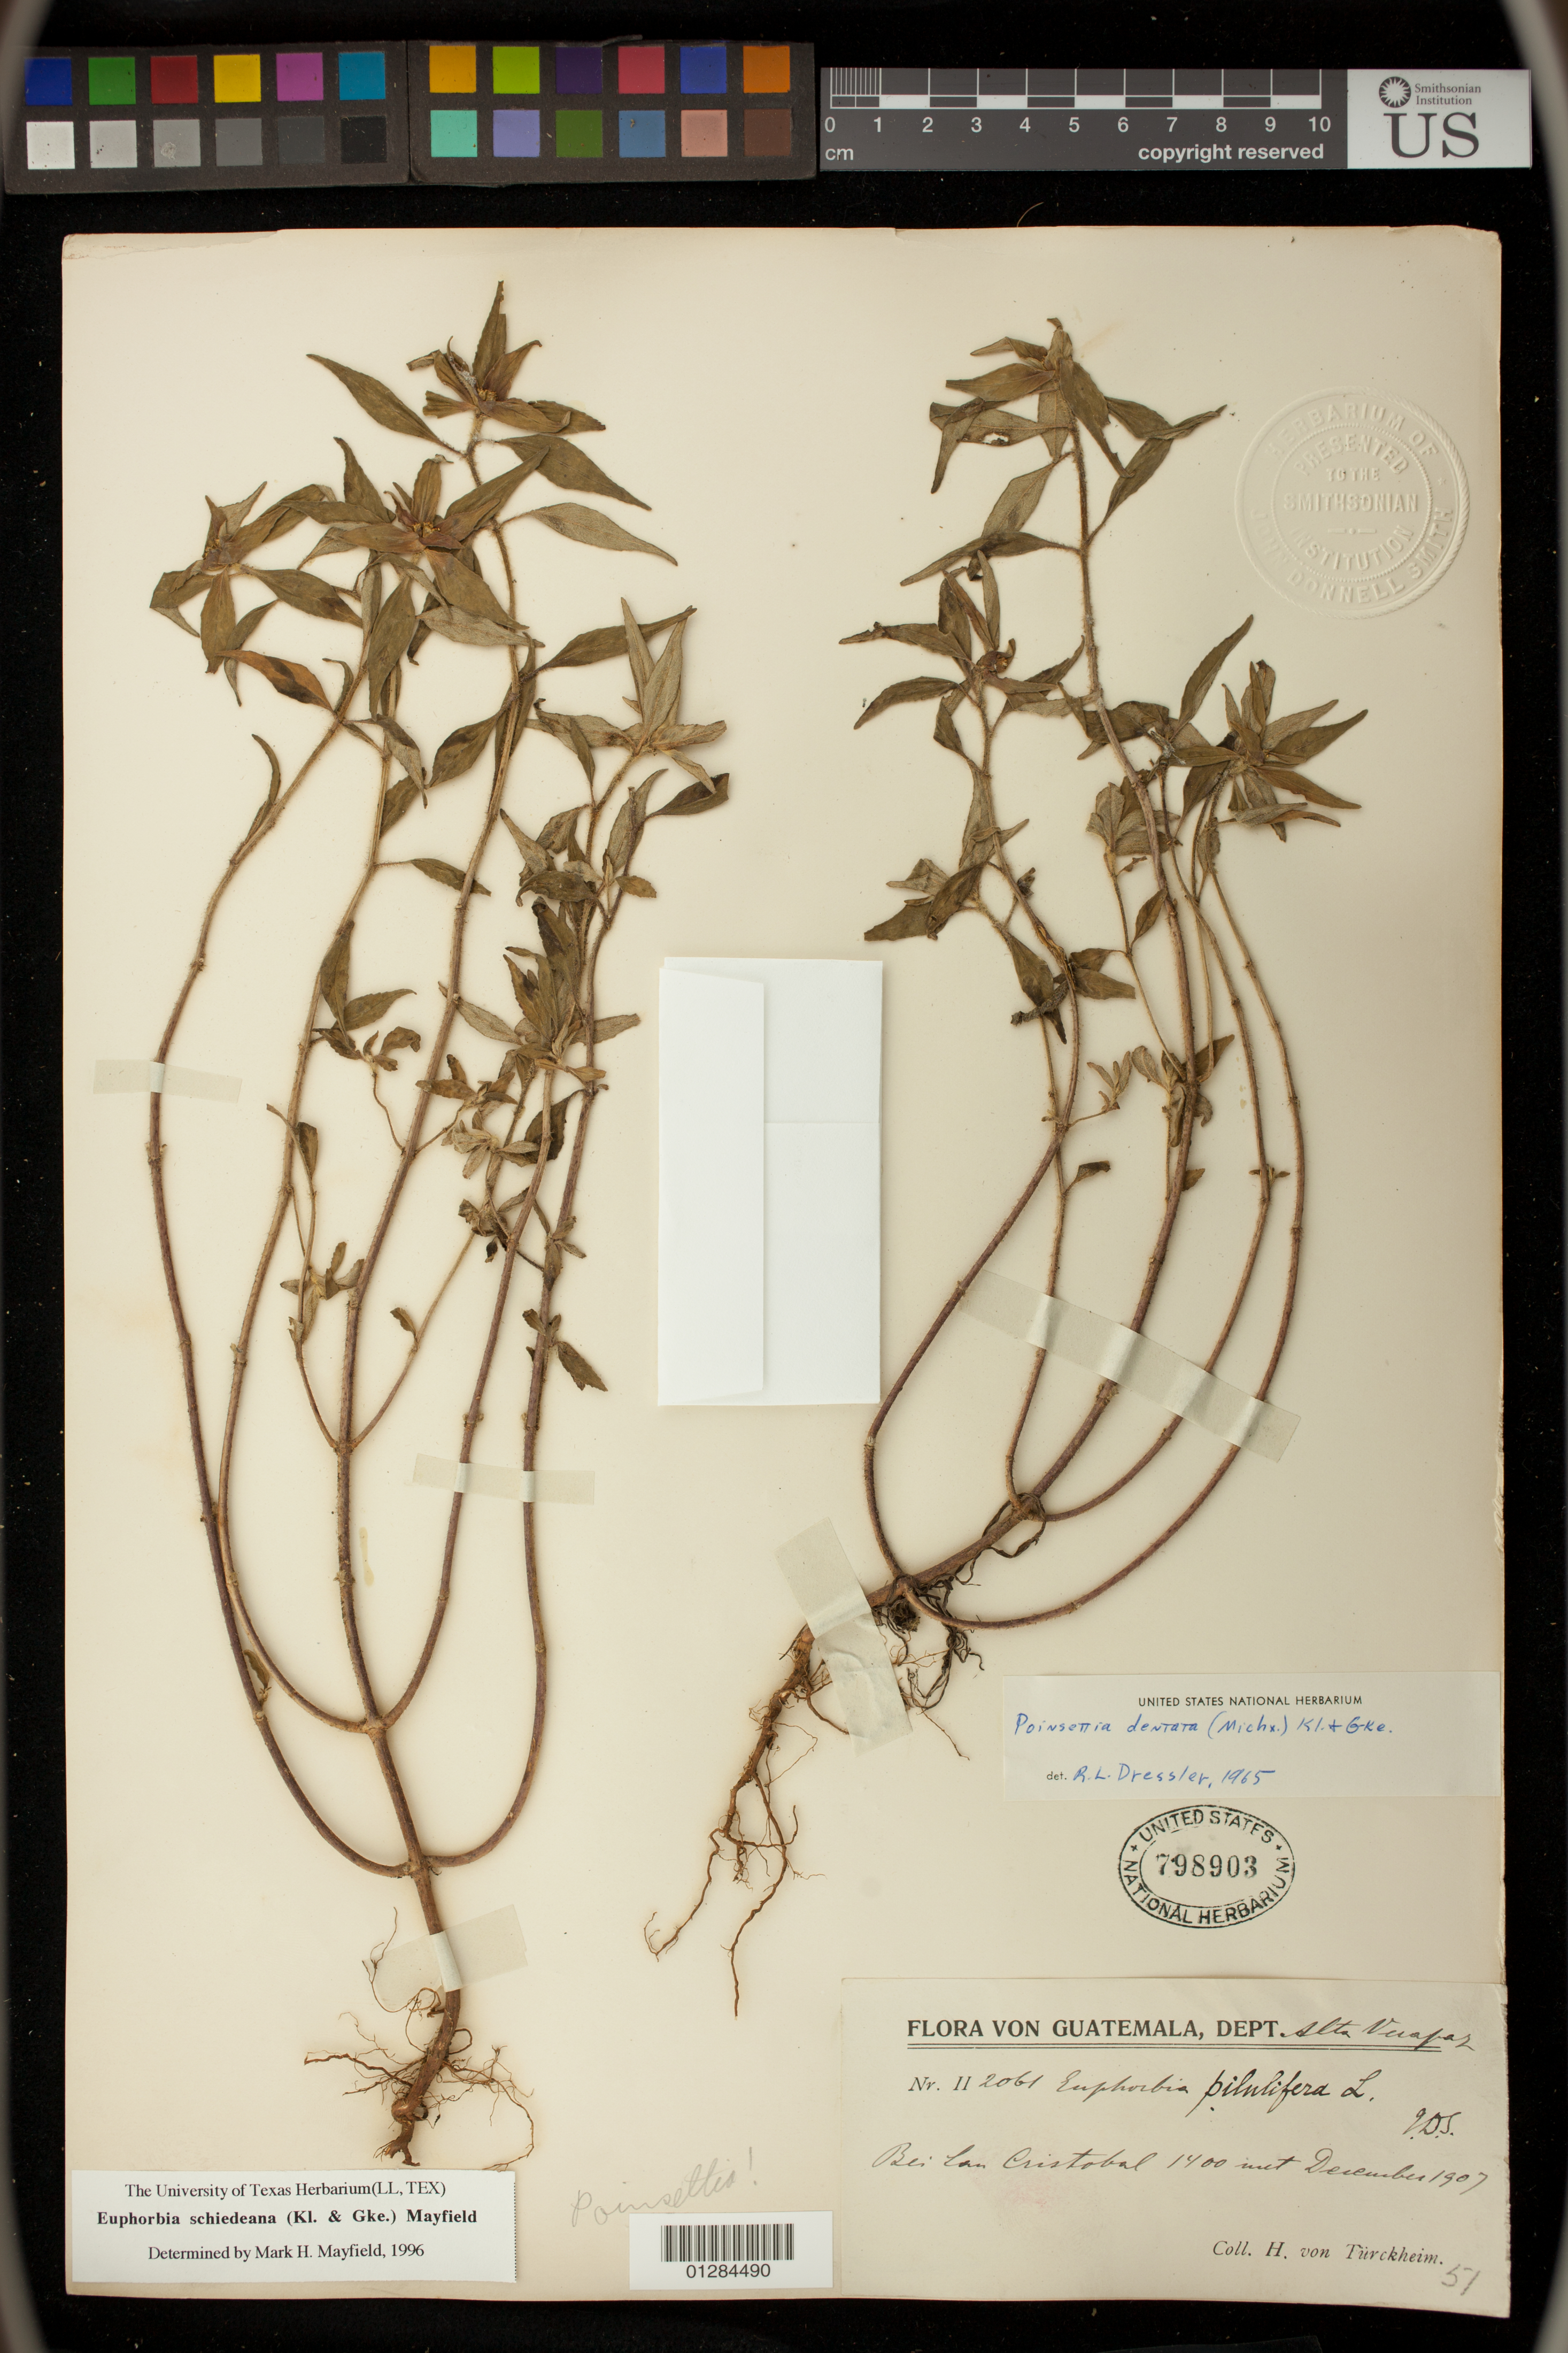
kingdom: Plantae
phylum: Tracheophyta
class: Magnoliopsida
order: Malpighiales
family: Euphorbiaceae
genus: Euphorbia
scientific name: Euphorbia schiedeana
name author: (Klotzsch & Garcke) Mayfield ex C. Nelson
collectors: H. von Türckheim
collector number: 112061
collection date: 1907-12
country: Guatemala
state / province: Alta Verapaz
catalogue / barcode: US 798903